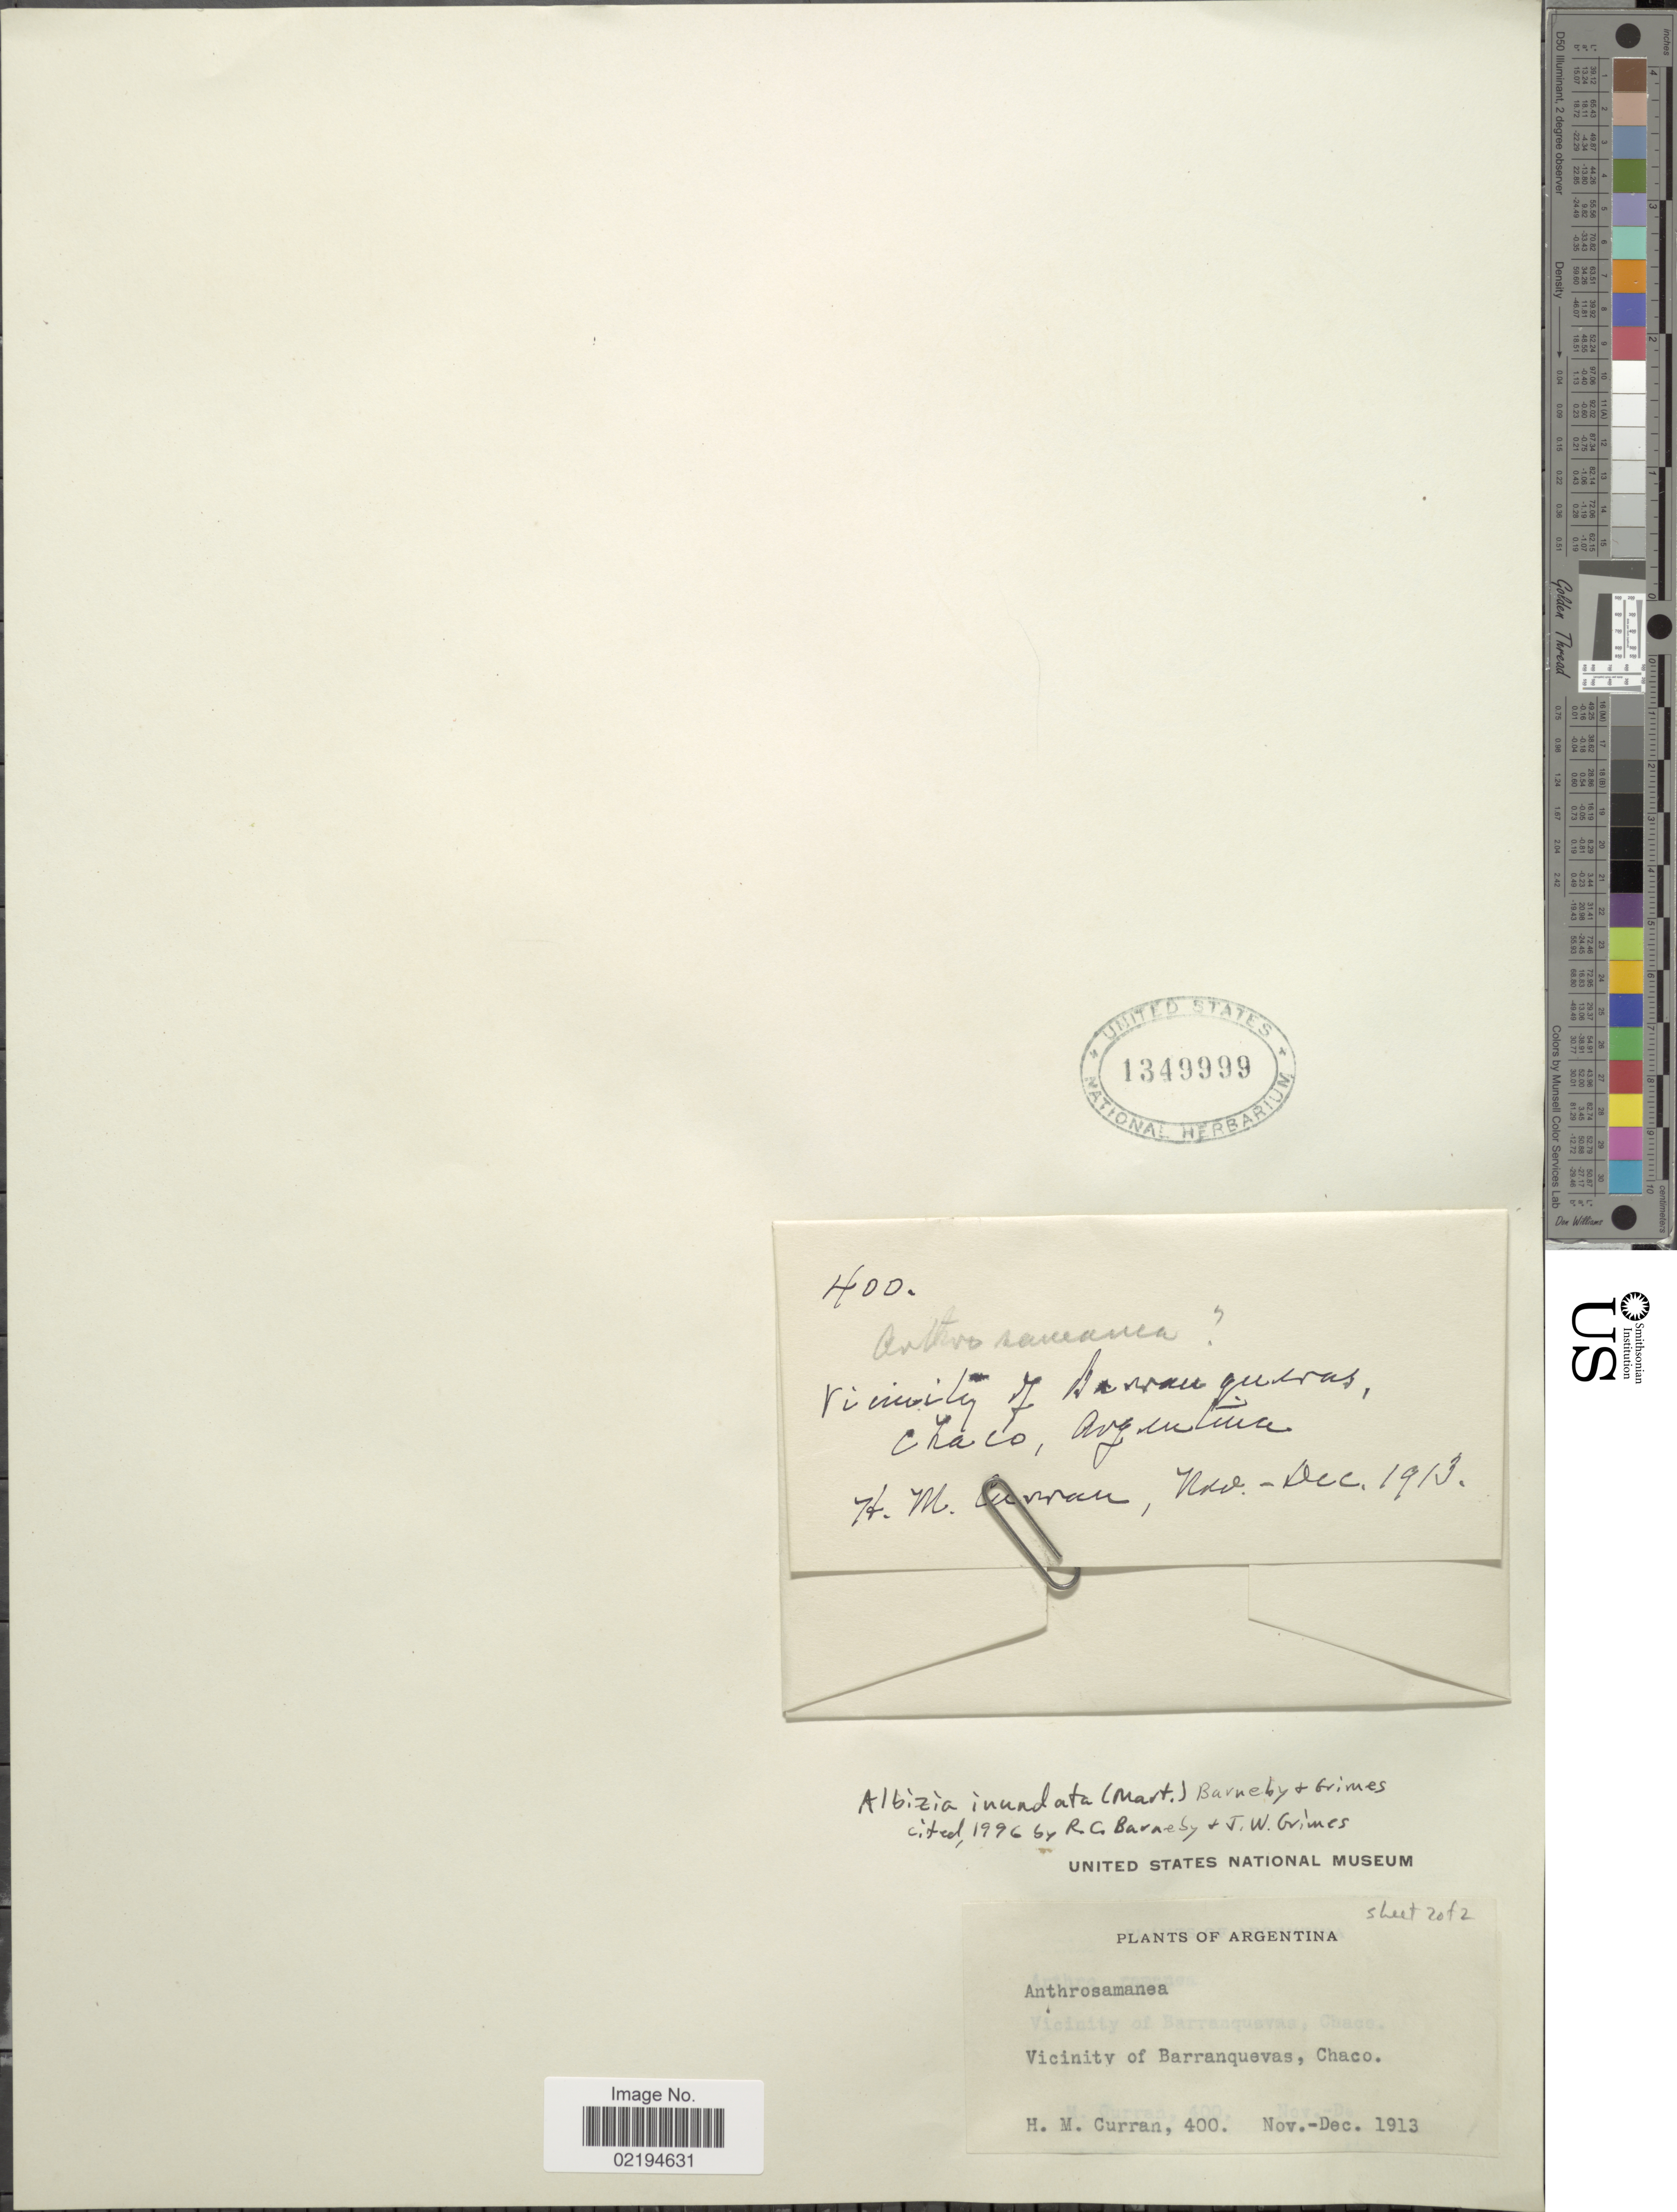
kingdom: Plantae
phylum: Tracheophyta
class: Magnoliopsida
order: Fabales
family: Fabaceae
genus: Pseudalbizzia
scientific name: Pseudalbizzia inundata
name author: (Mart.) Koenen & Duno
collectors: H. M. Curran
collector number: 400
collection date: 1913-11/1913-12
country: Argentina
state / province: Chaco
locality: Vicinity of Barranquevas.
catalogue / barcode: US 1349999